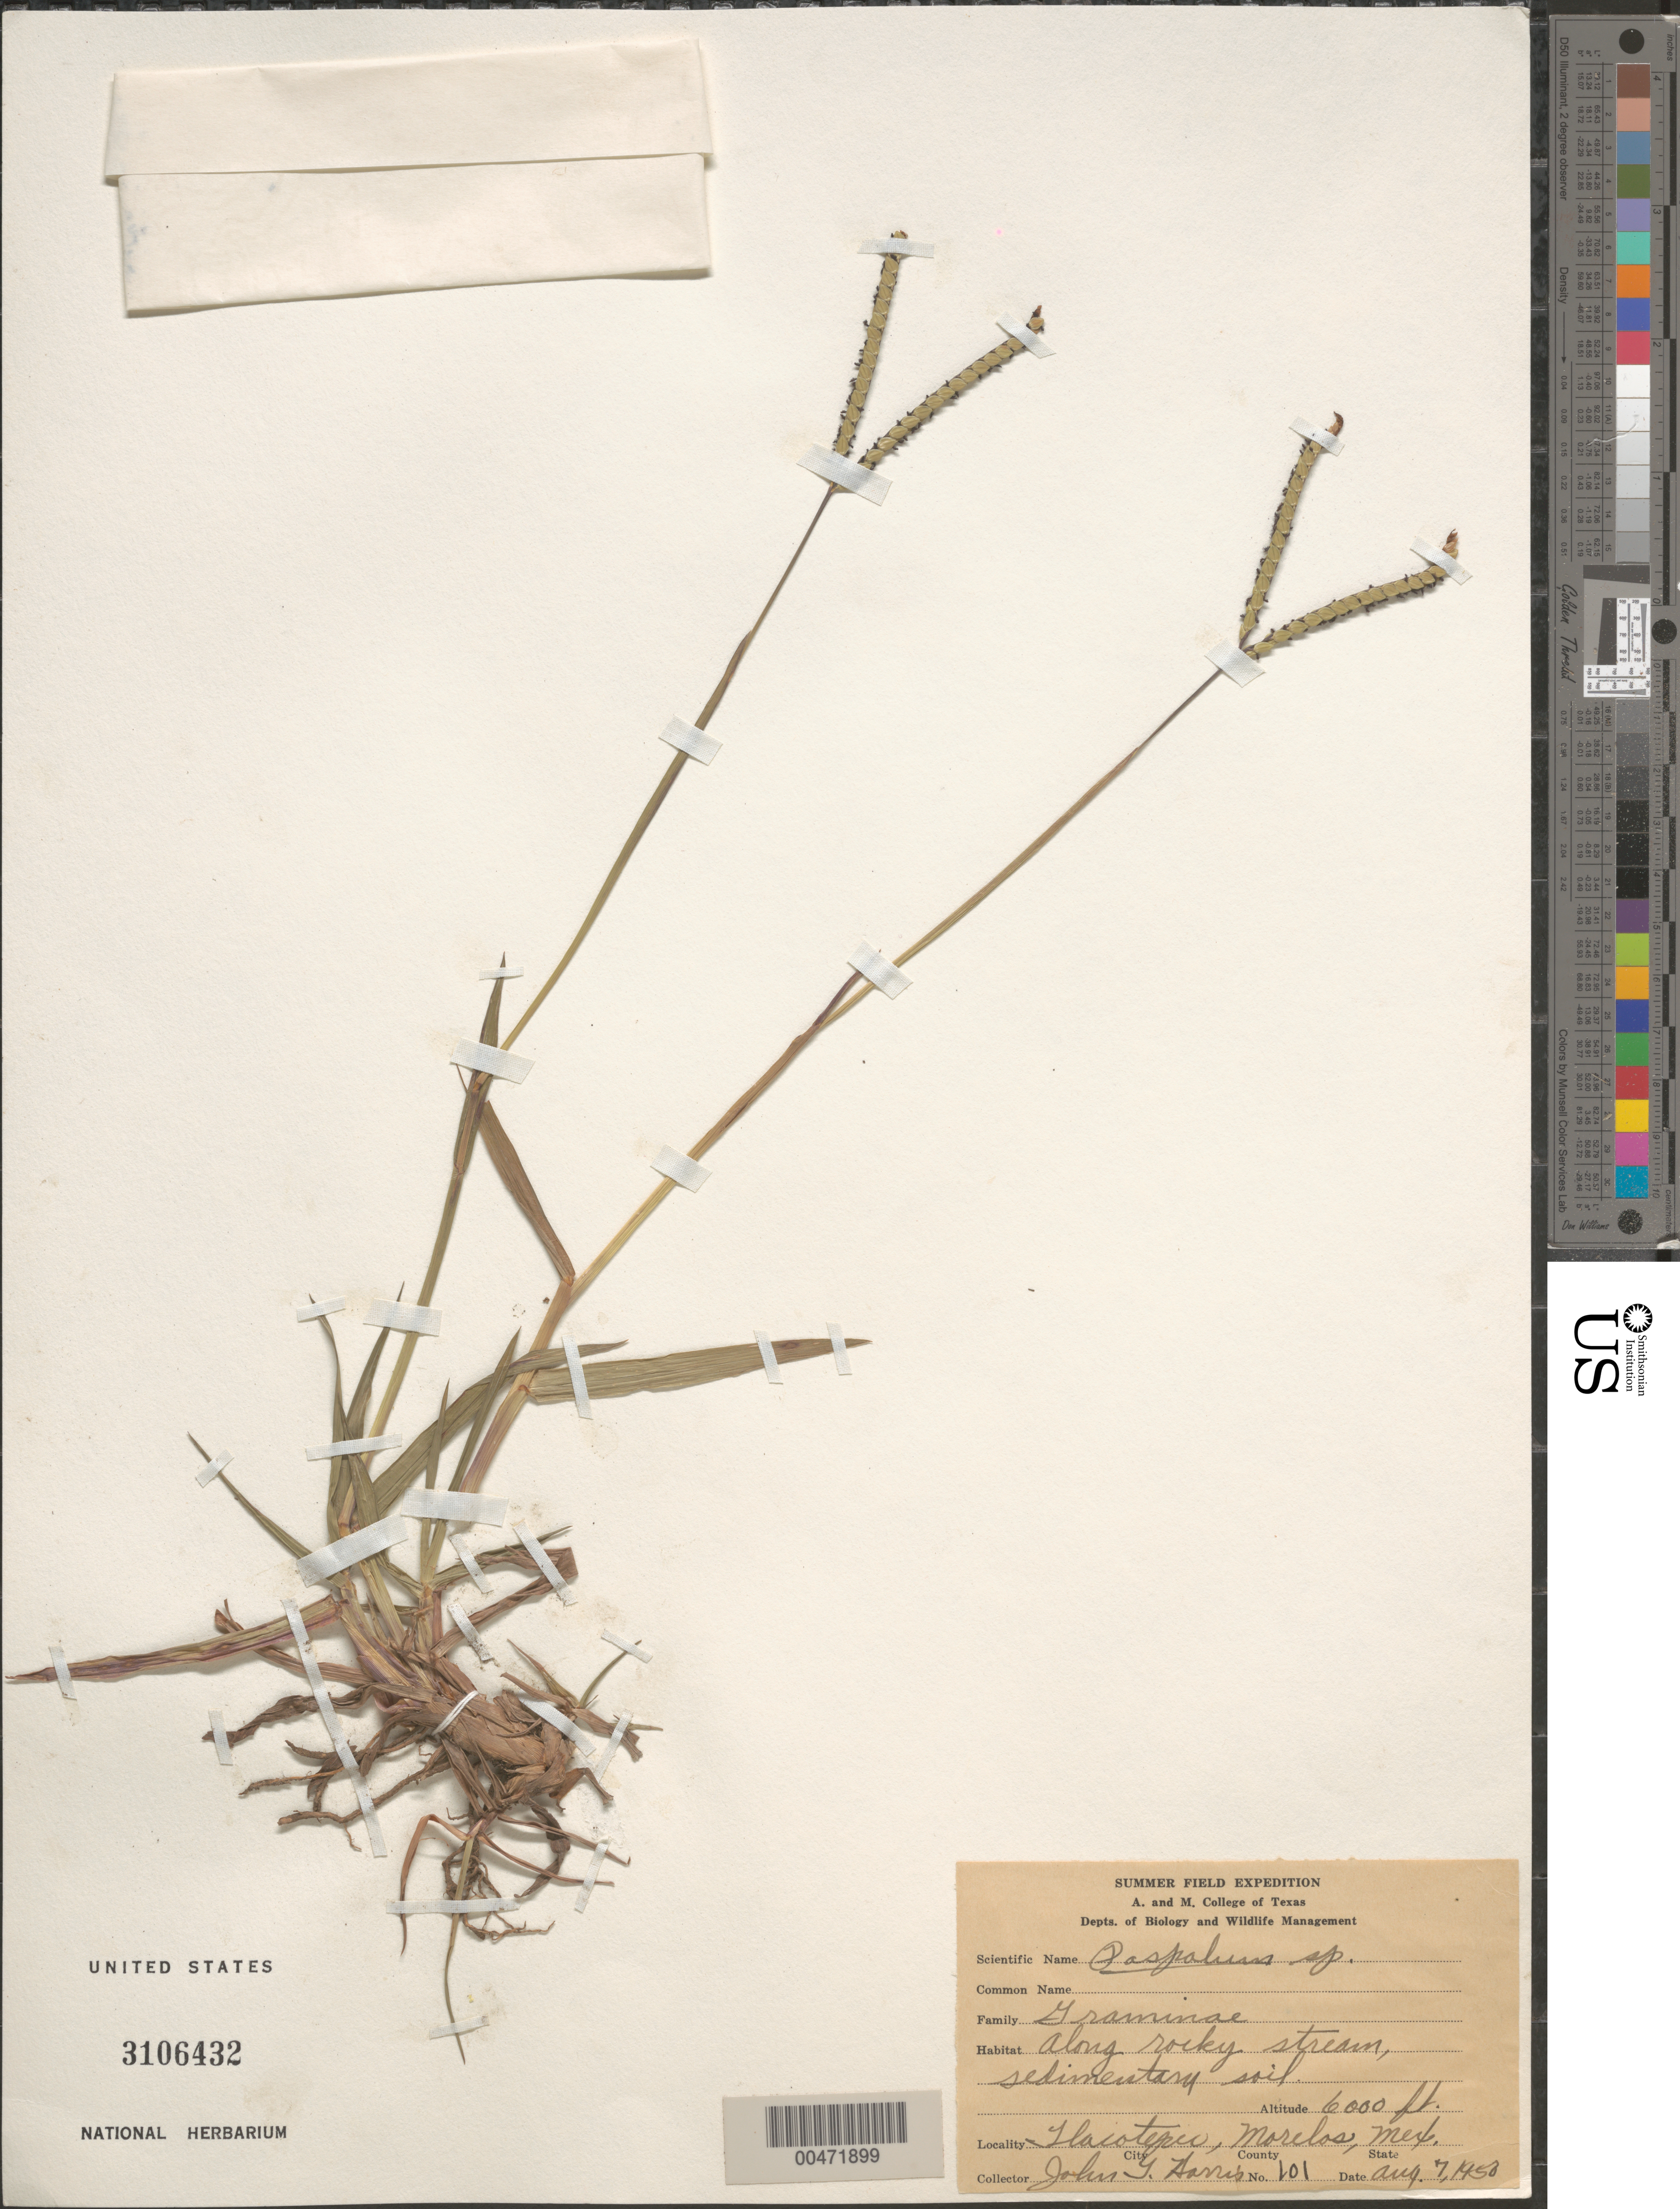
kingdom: Plantae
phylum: Tracheophyta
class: Liliopsida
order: Poales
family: Poaceae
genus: Paspalum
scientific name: Paspalum sp.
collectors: J. T. Harris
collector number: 101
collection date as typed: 7 Aug 1950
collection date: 1950-08-07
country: Mexico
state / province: Morelos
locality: Tlacotepec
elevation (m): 1829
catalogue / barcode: US 3106432